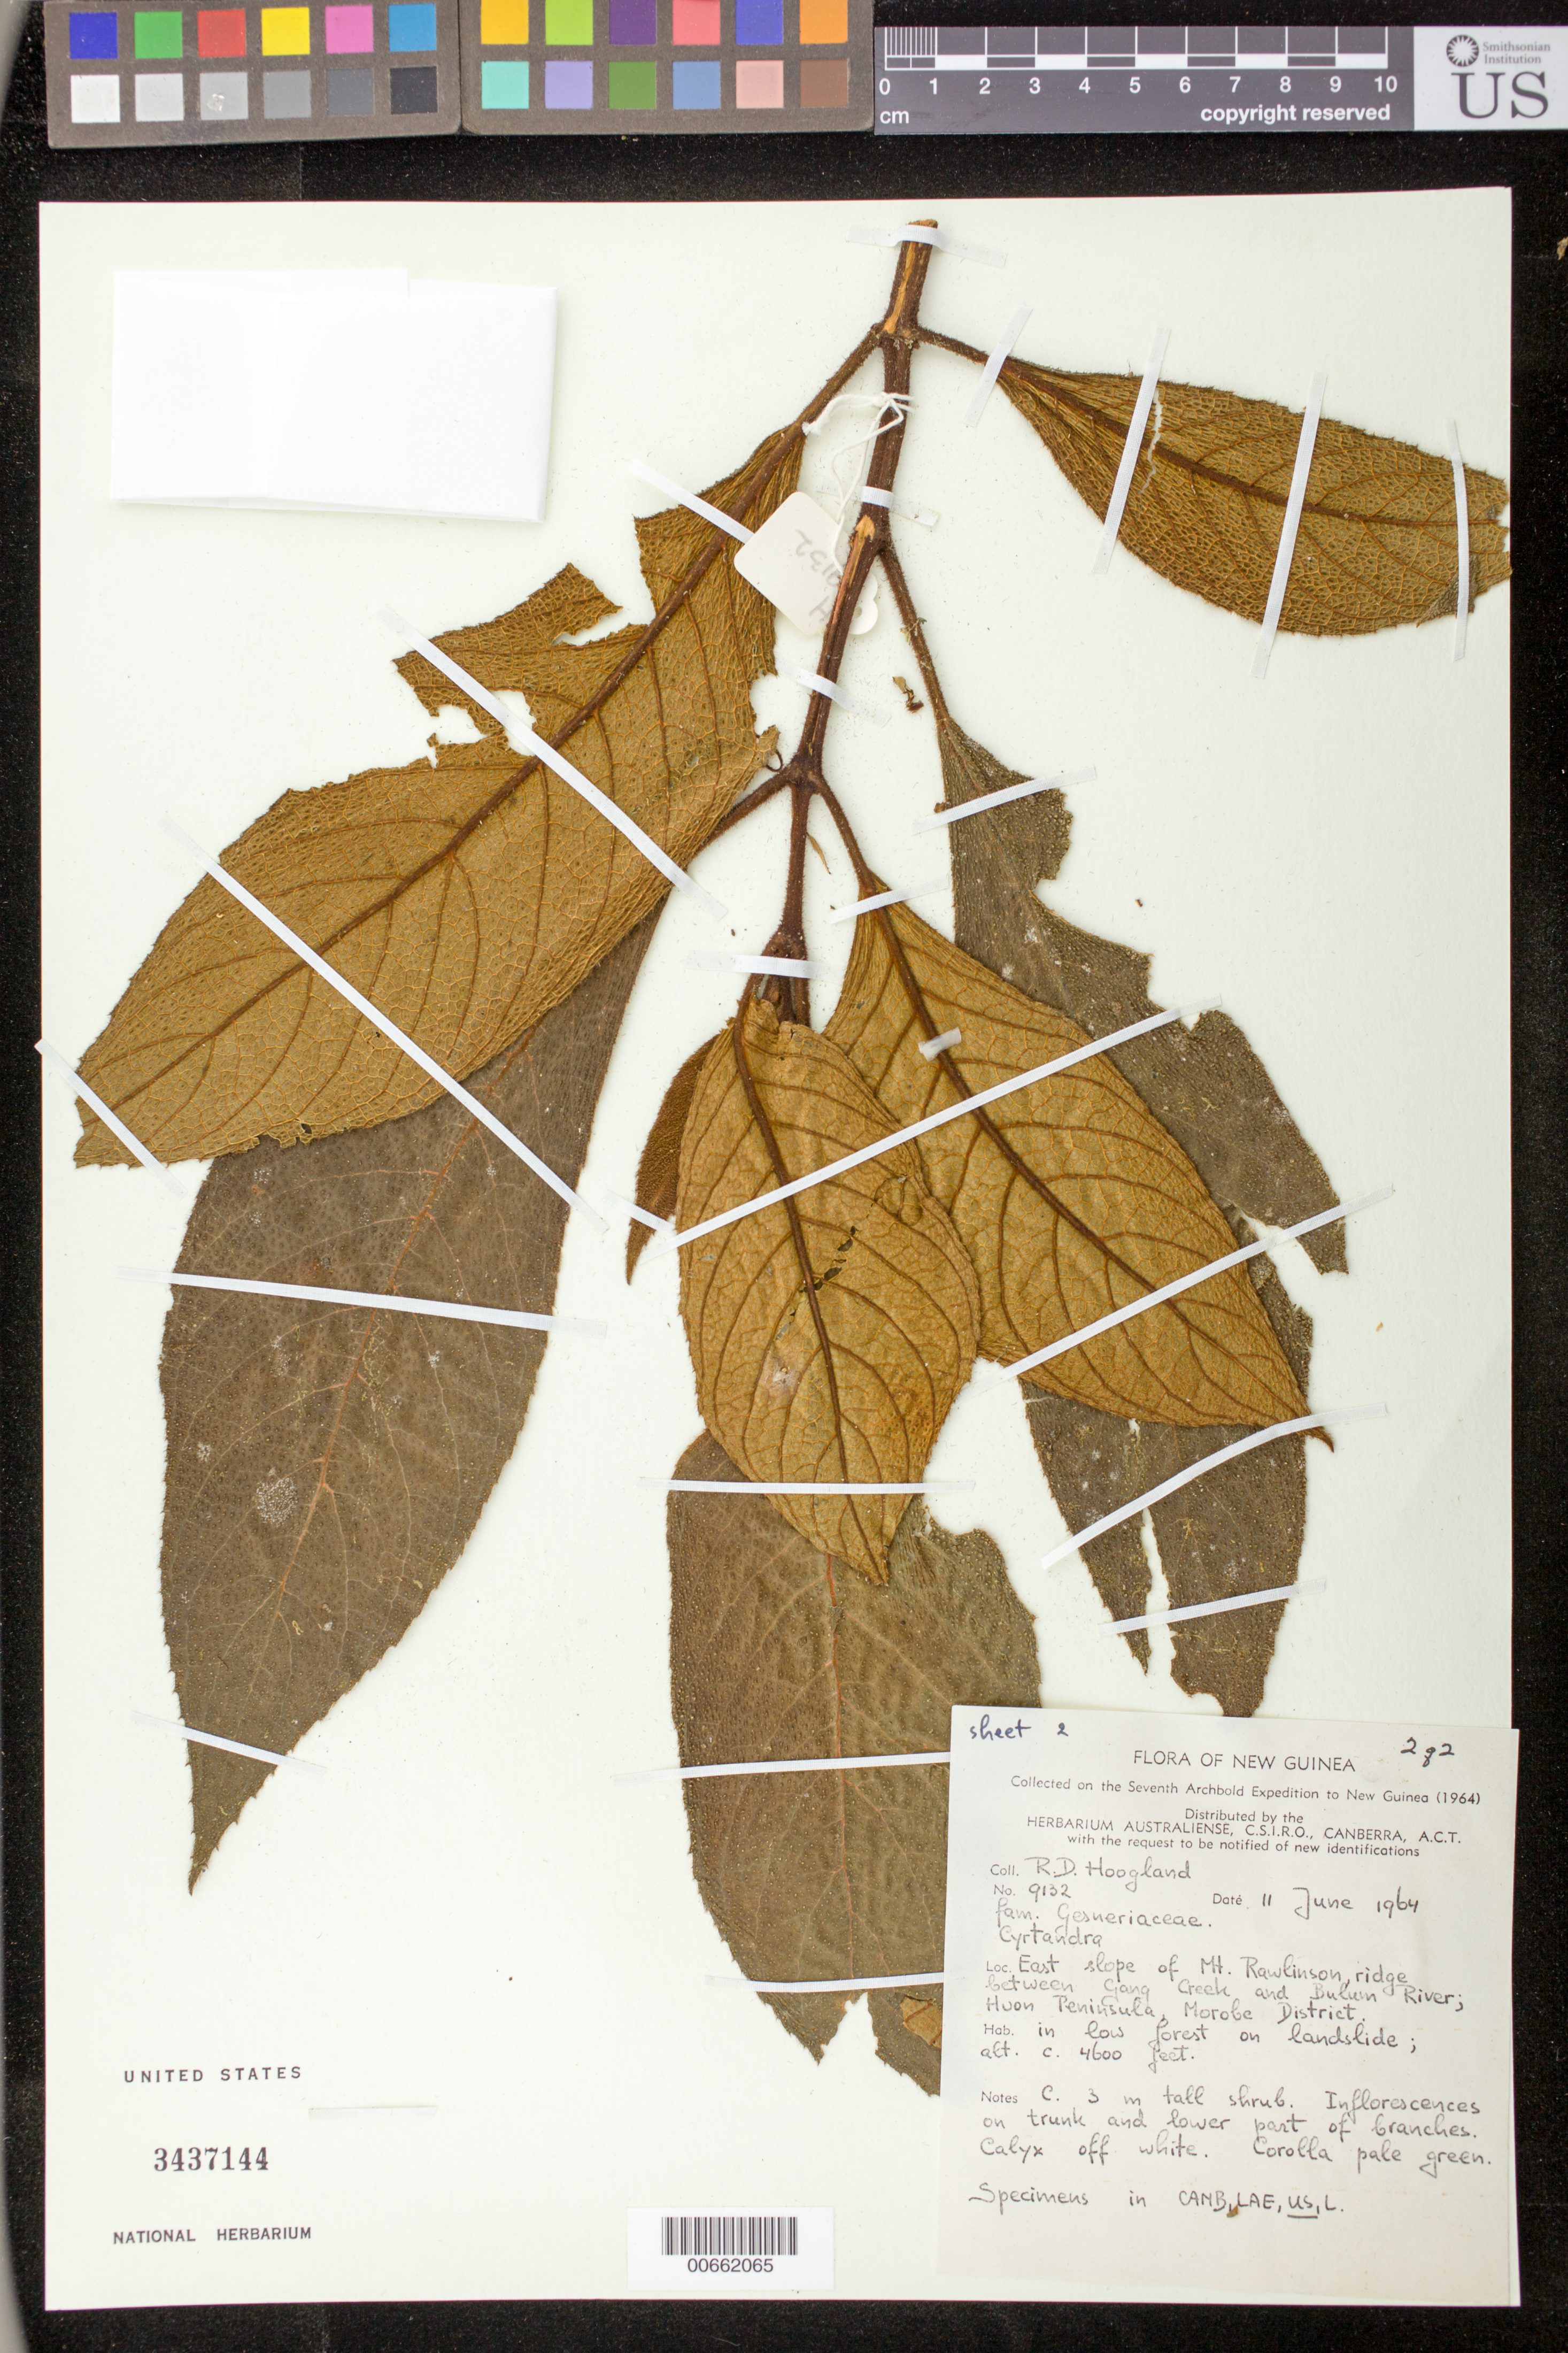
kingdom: Plantae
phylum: Tracheophyta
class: Magnoliopsida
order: Lamiales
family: Gesneriaceae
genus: Cyrtandra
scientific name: Cyrtandra sp.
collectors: R. D. Hoogland & Native collector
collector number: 9132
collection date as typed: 11 Jun 1964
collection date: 1964-06-11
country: Papua New Guinea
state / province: Morobe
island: New Guinea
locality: East slope of Mt. Rawlinson, ridge between Gang Creek and Bulum River; Huon Peninsula, Morobe District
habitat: In low forest on landslide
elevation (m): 1402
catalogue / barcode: US 3437144